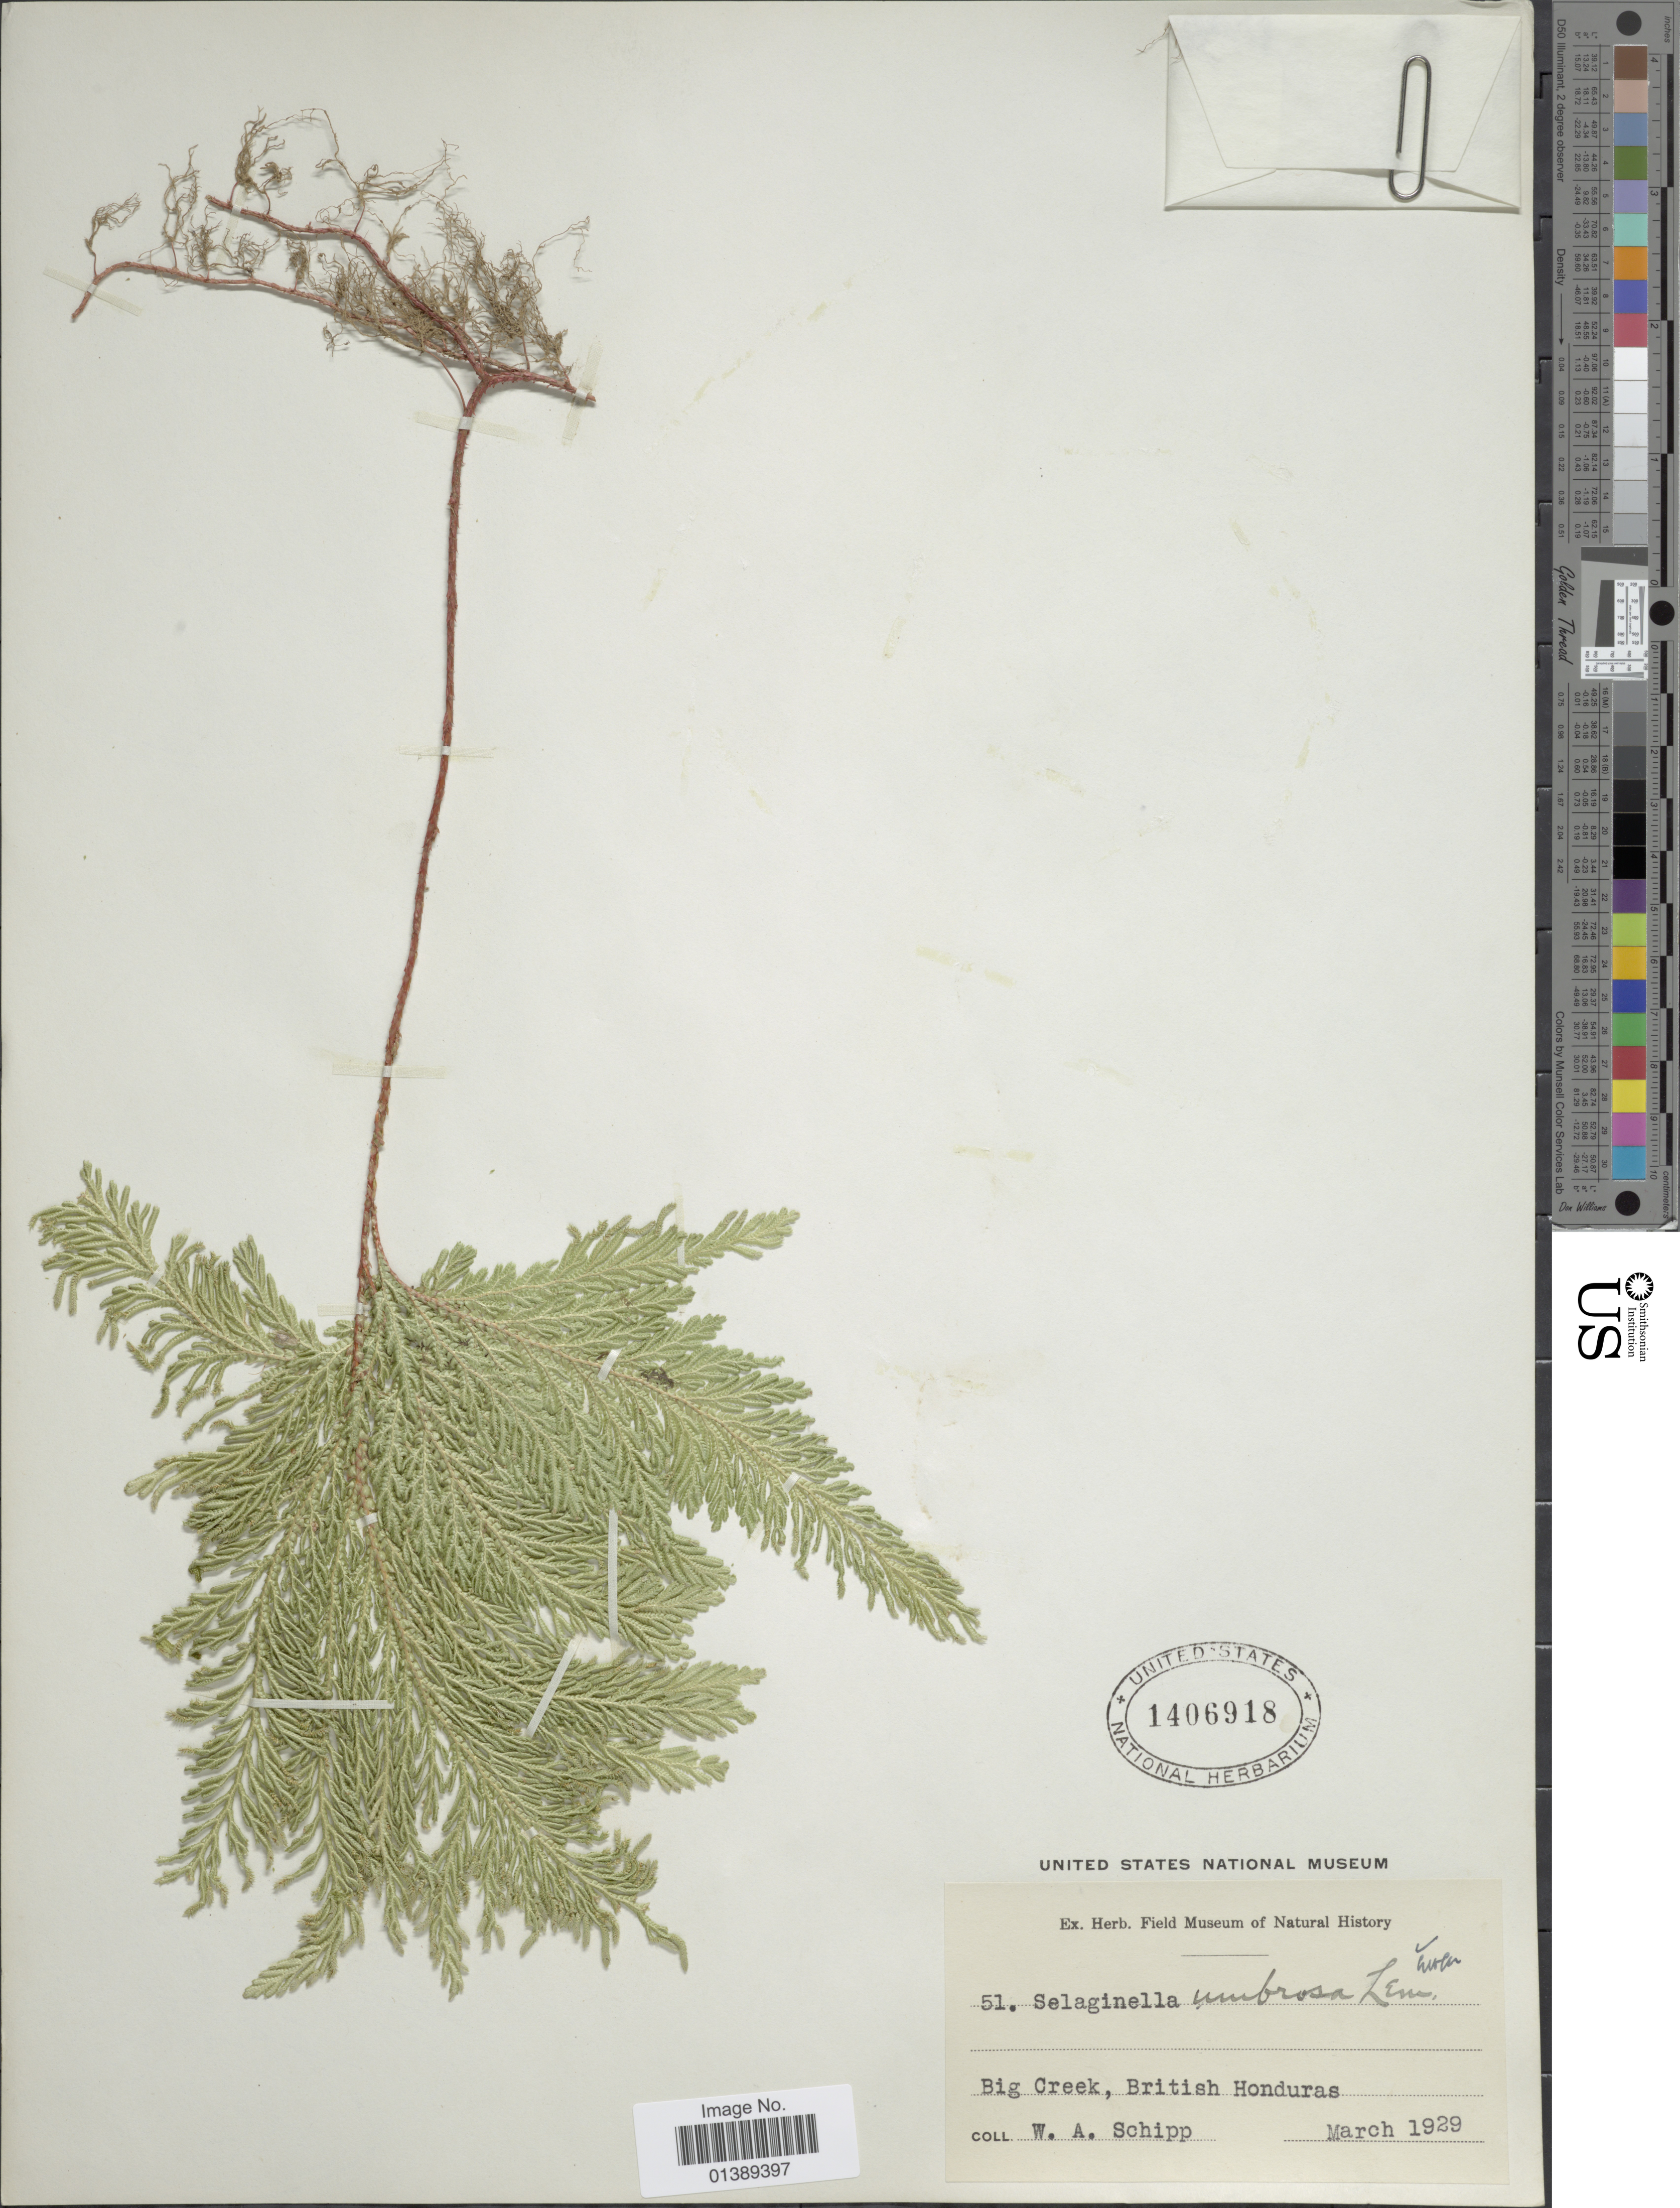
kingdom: Plantae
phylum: Tracheophyta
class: Lycopodiopsida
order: Selaginellales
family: Selaginellaceae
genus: Selaginella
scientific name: Selaginella umbrosa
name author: Lem. ex Hieron.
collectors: W. Schipp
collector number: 51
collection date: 1929-03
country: Belize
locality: Big Creek, British Honduras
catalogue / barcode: US 1406918